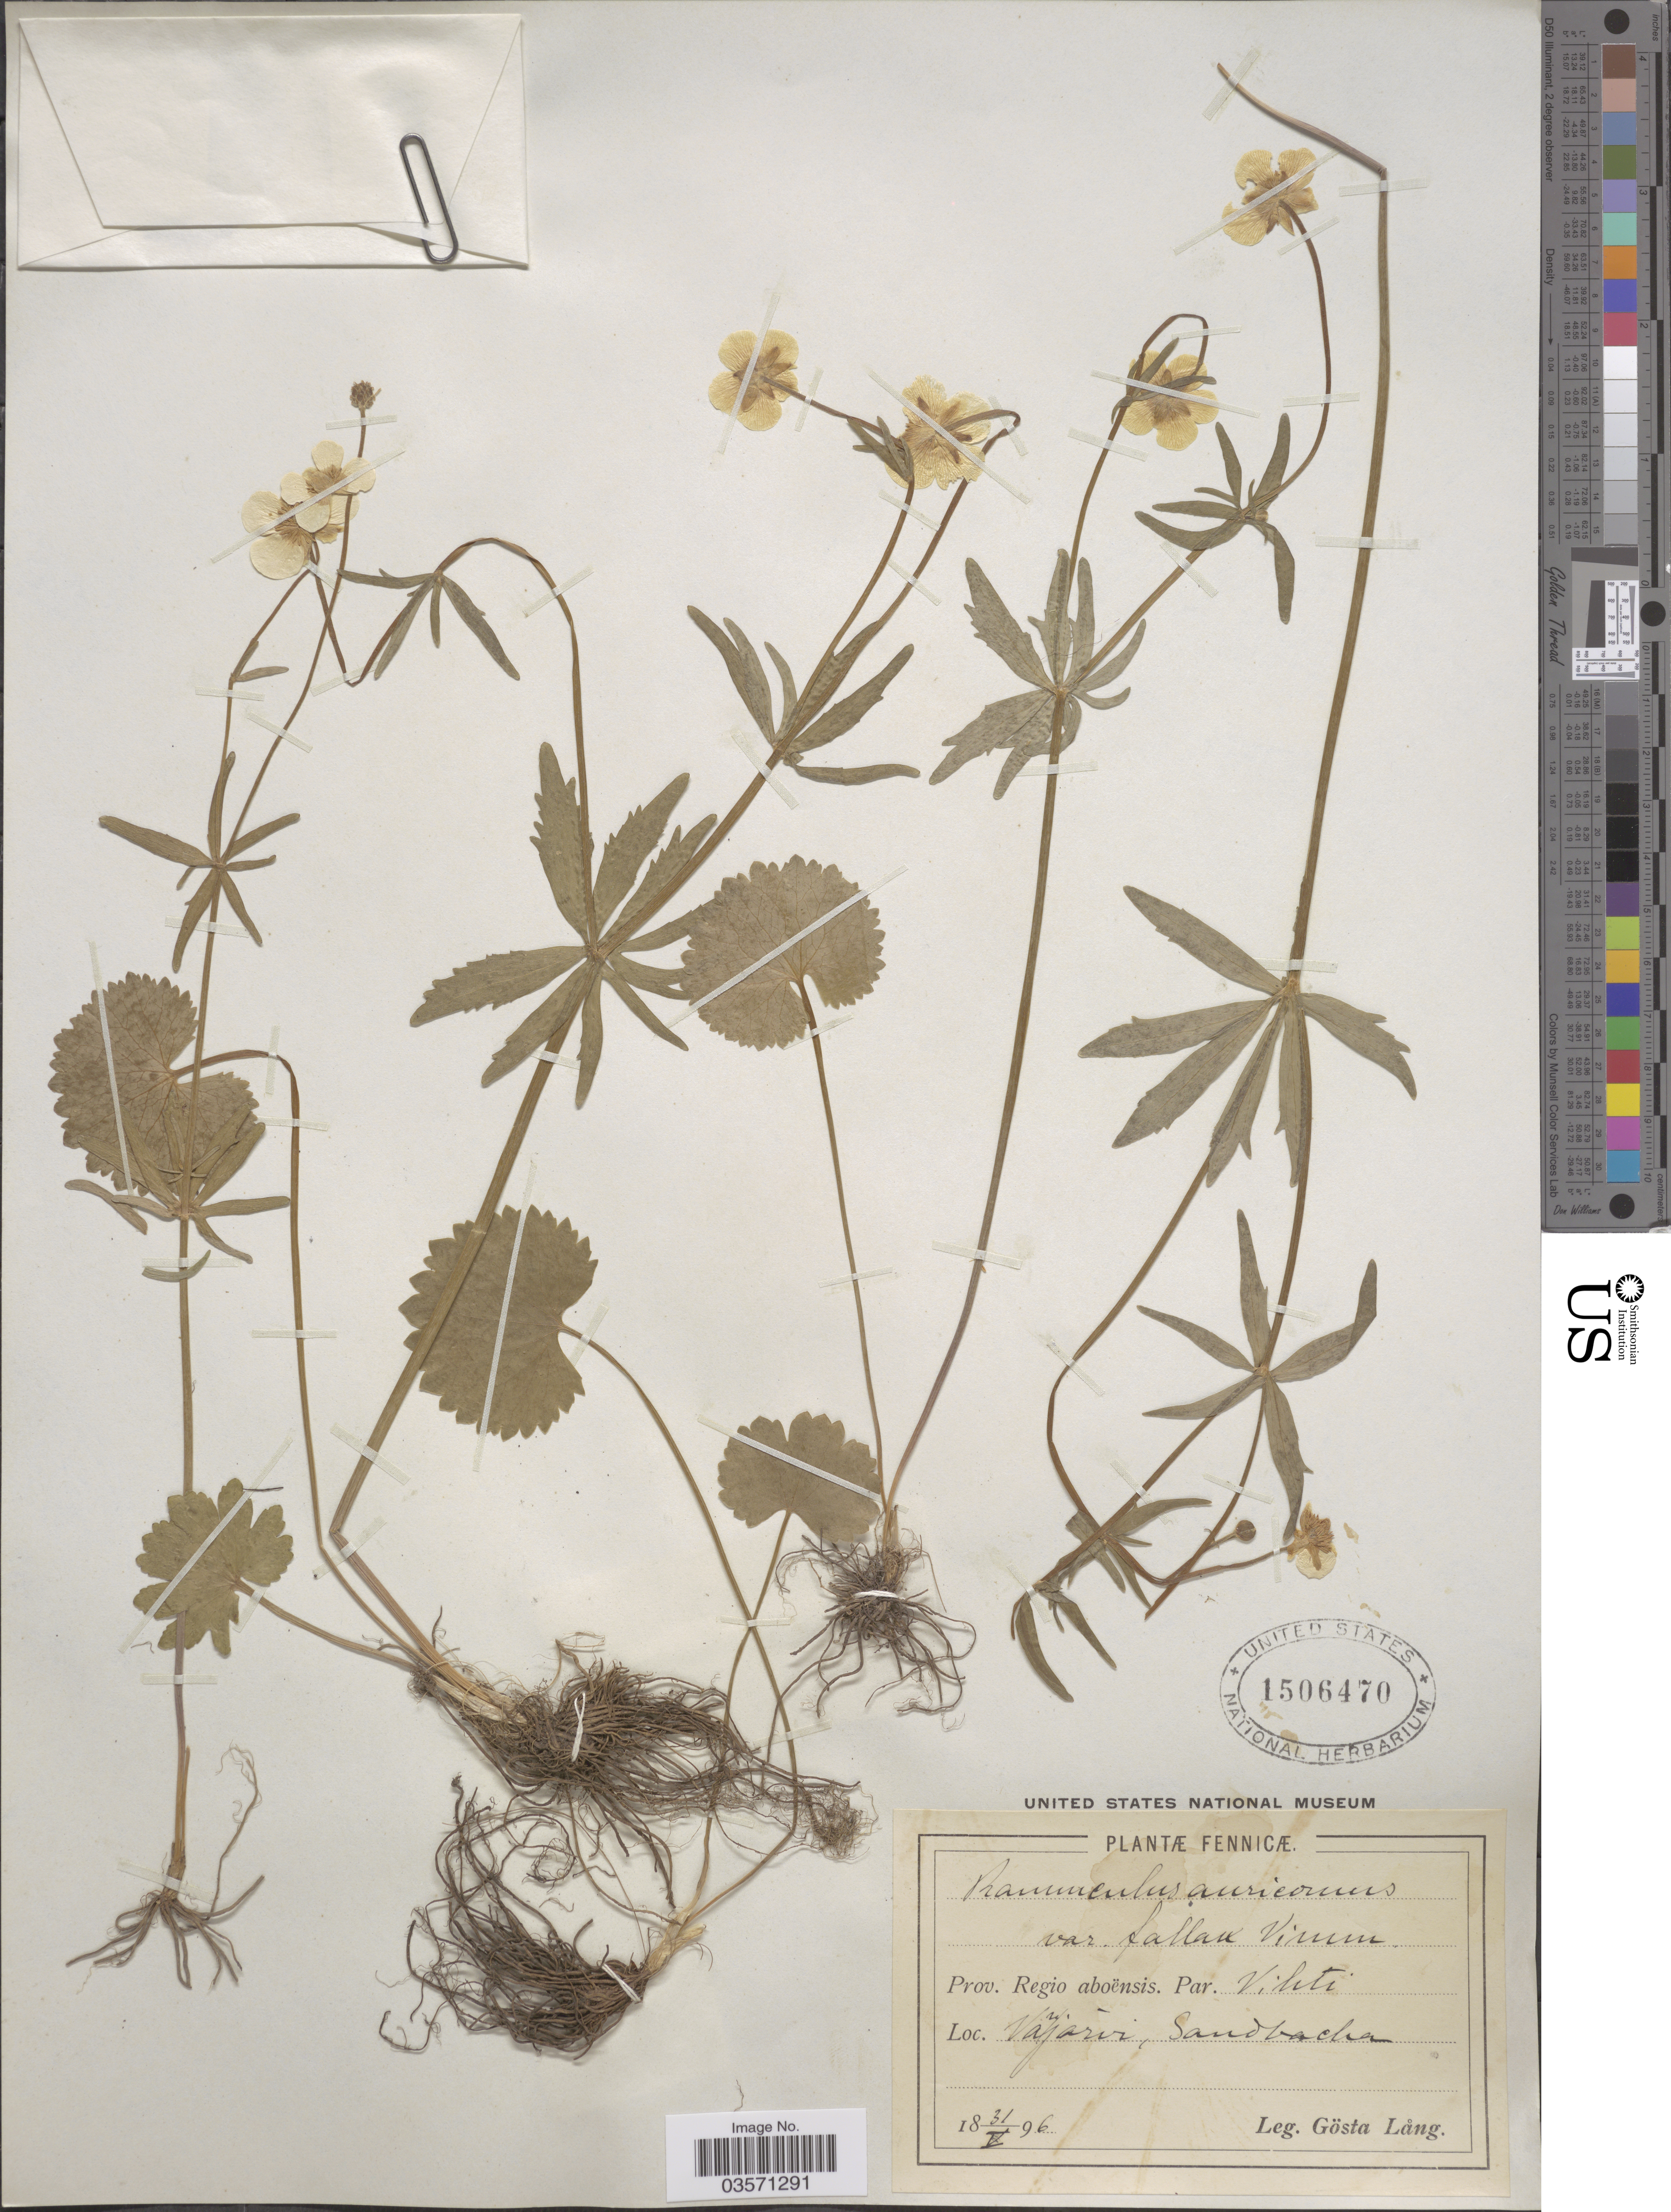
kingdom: Plantae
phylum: Tracheophyta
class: Magnoliopsida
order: Ranunculales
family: Ranunculaceae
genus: Ranunculus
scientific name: Ranunculus auricomus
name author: L.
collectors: K. G. W. Lang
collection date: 1896-05-31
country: Finland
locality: Fennicæ. Prov. Regio aboënsis. Par. Vihti. Vajarvi, Sandbachen.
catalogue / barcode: US 1506470